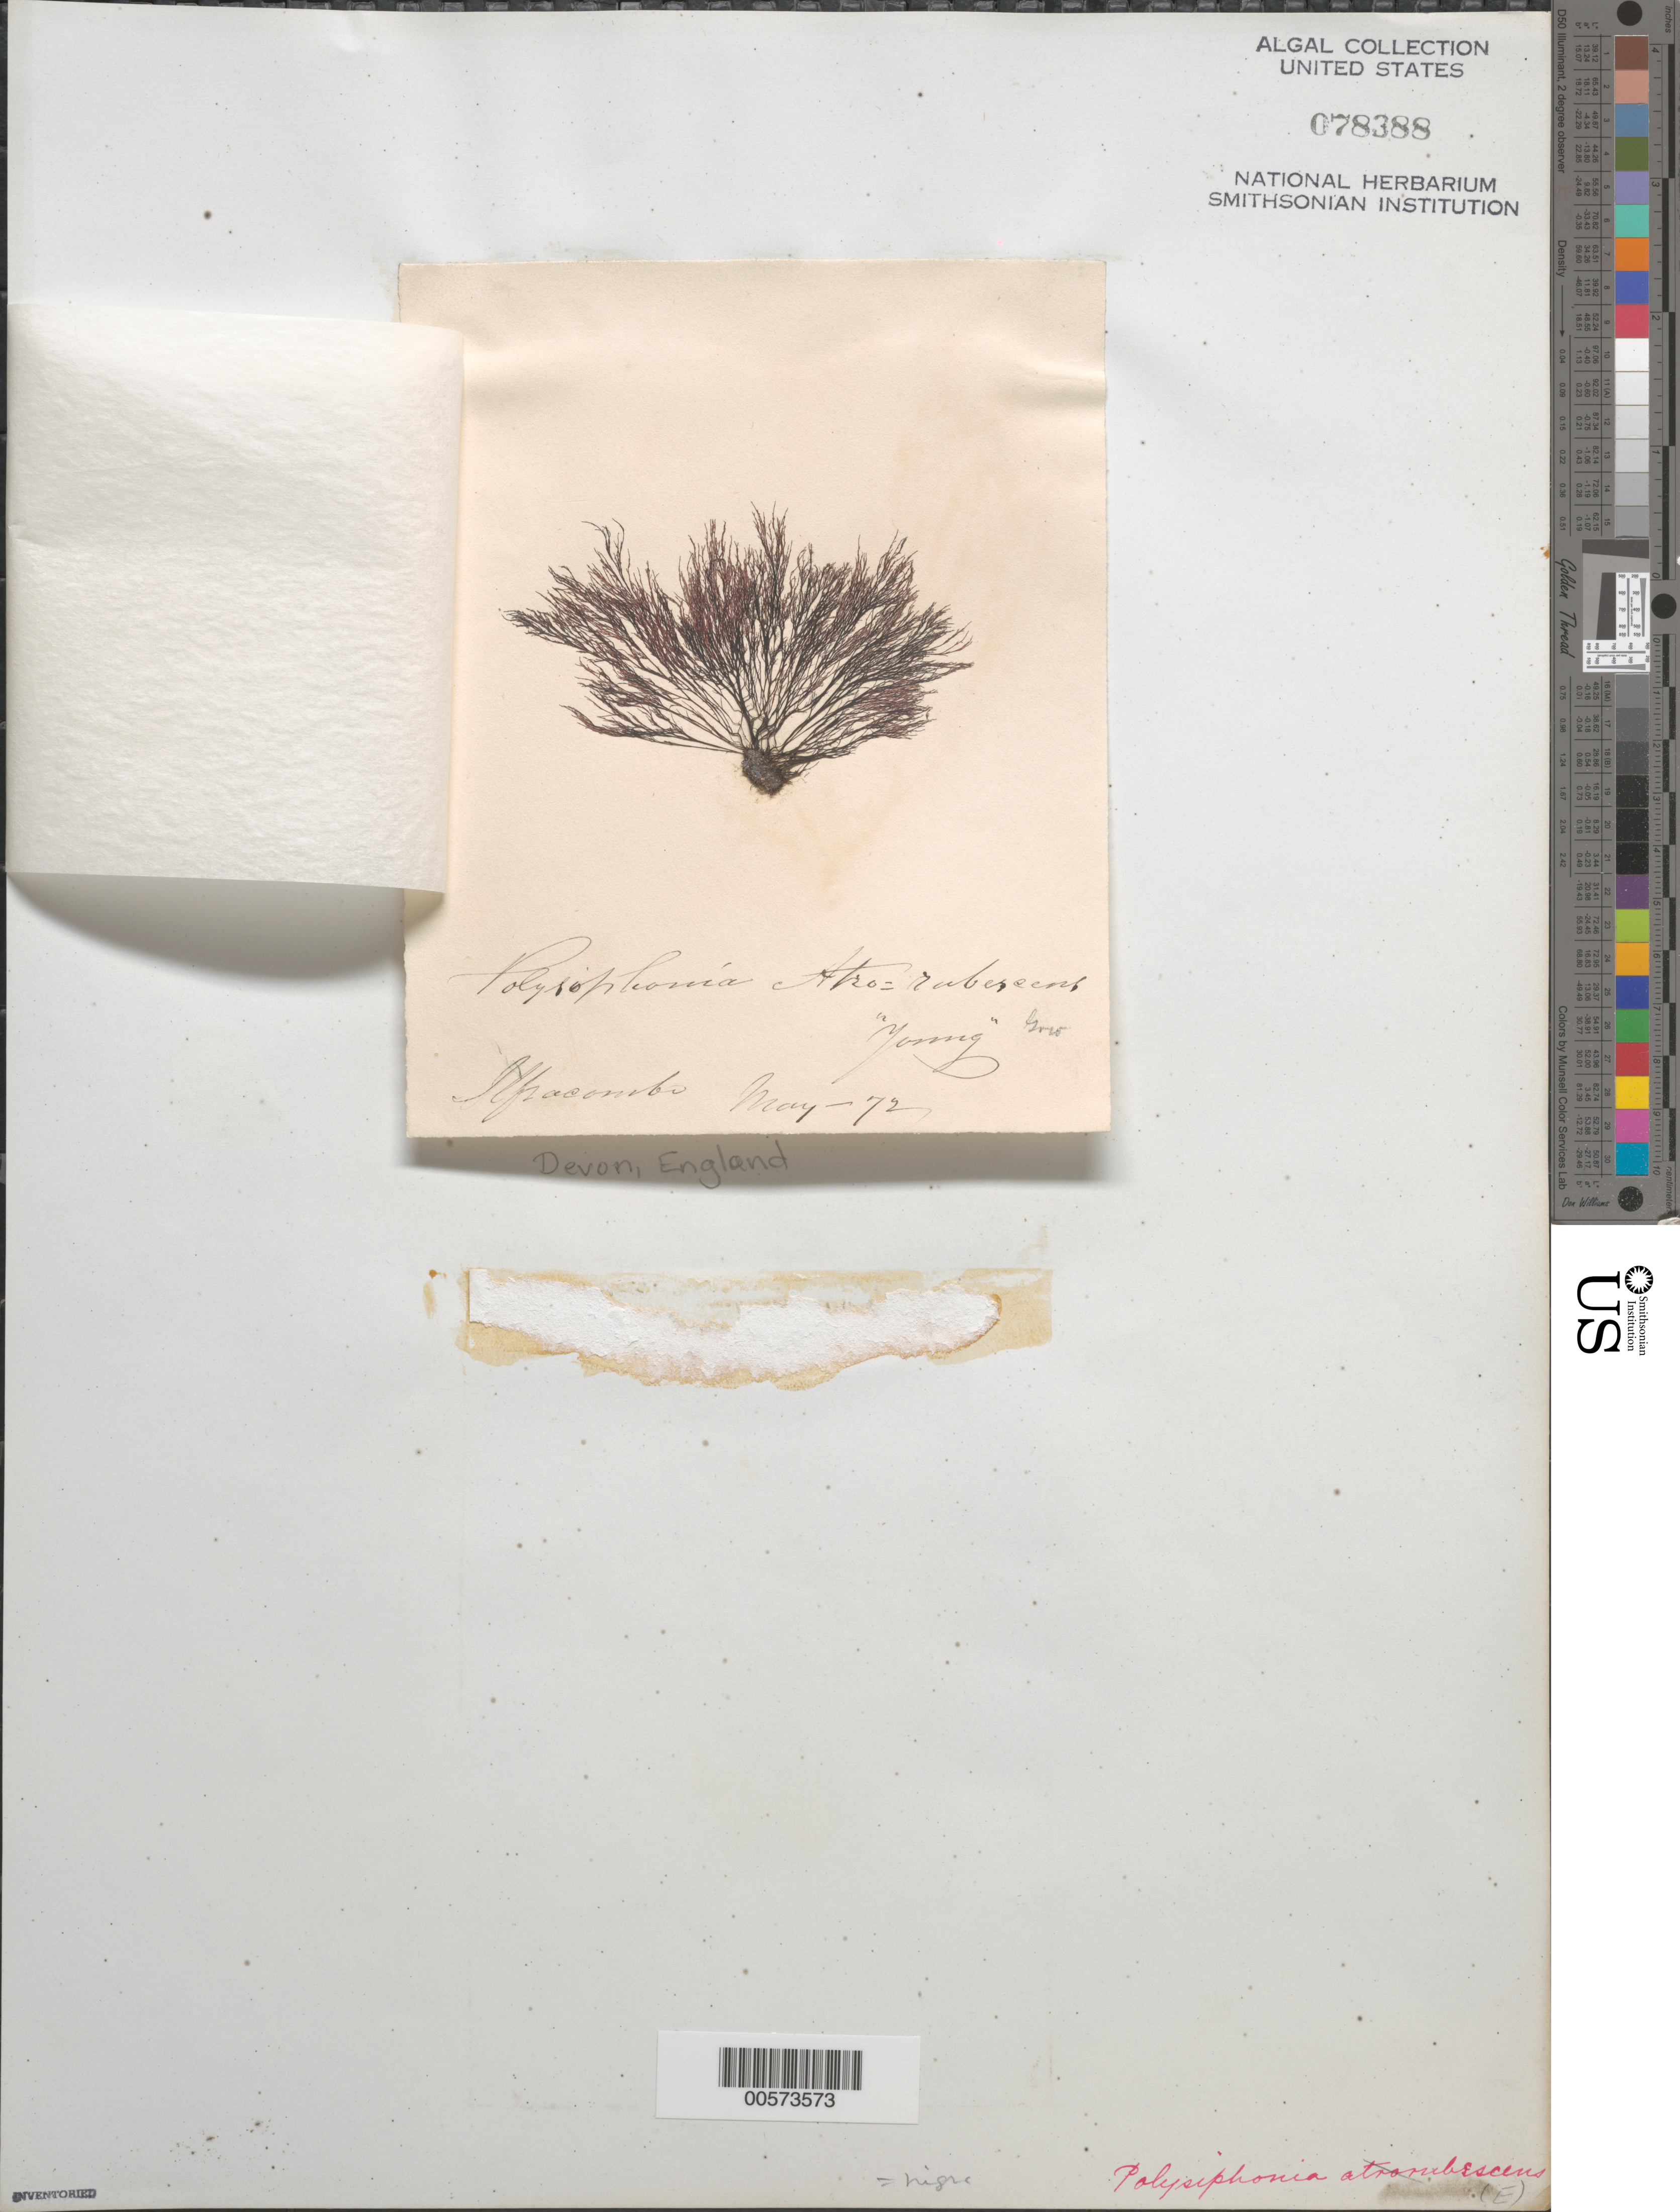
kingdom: Plantae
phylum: Rhodophyta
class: Florideophyceae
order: Ceramiales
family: Rhodomelaceae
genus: Vertebrata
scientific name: Vertebrata nigra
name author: (Hudson) Diaz-Tapia & Maggs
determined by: Algae name updating Project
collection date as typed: May 1872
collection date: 1872-05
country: United Kingdom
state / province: England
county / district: Devon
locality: Ilfracombe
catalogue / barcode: US 78388